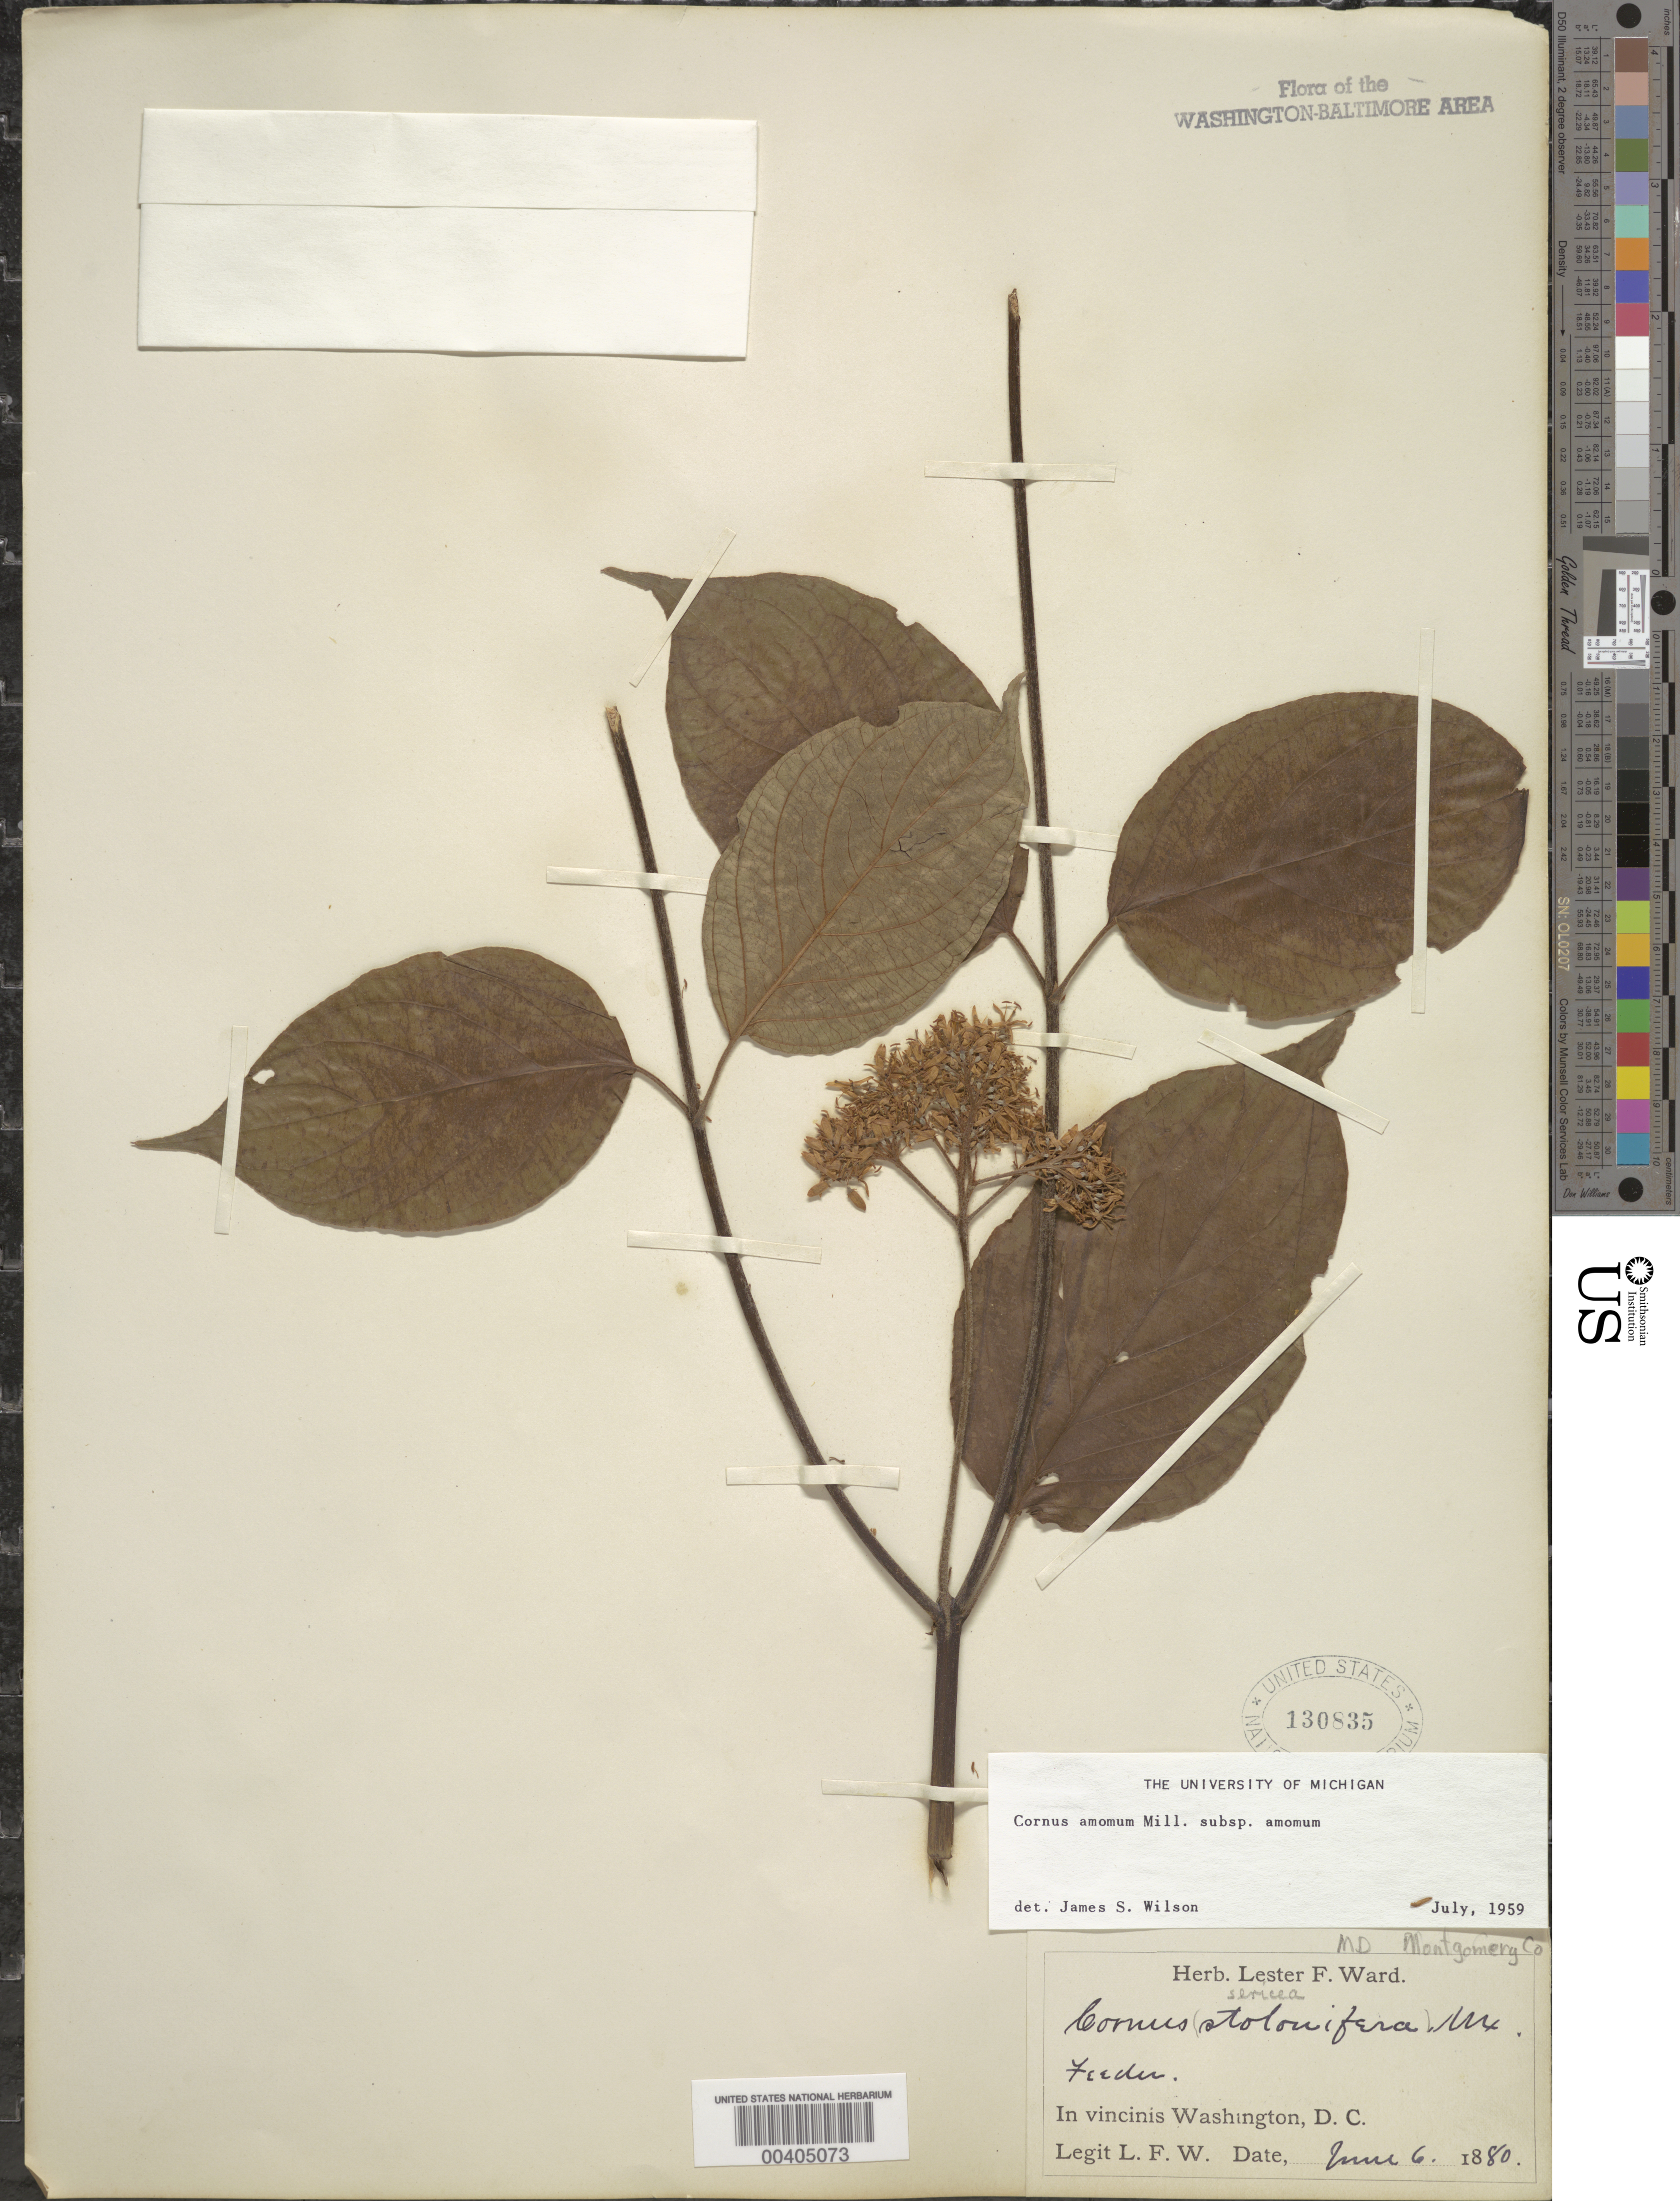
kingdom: Plantae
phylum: Tracheophyta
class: Magnoliopsida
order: Cornales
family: Cornaceae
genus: Cornus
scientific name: Cornus amomum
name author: Mill.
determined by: Wilson, J. S., (MICH), University of Michigan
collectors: L. F. Ward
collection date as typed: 06 Jun 1880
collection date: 1880-06-06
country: United States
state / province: Maryland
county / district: Montgomery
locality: Feeder C. & O. Canal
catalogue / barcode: US 130835